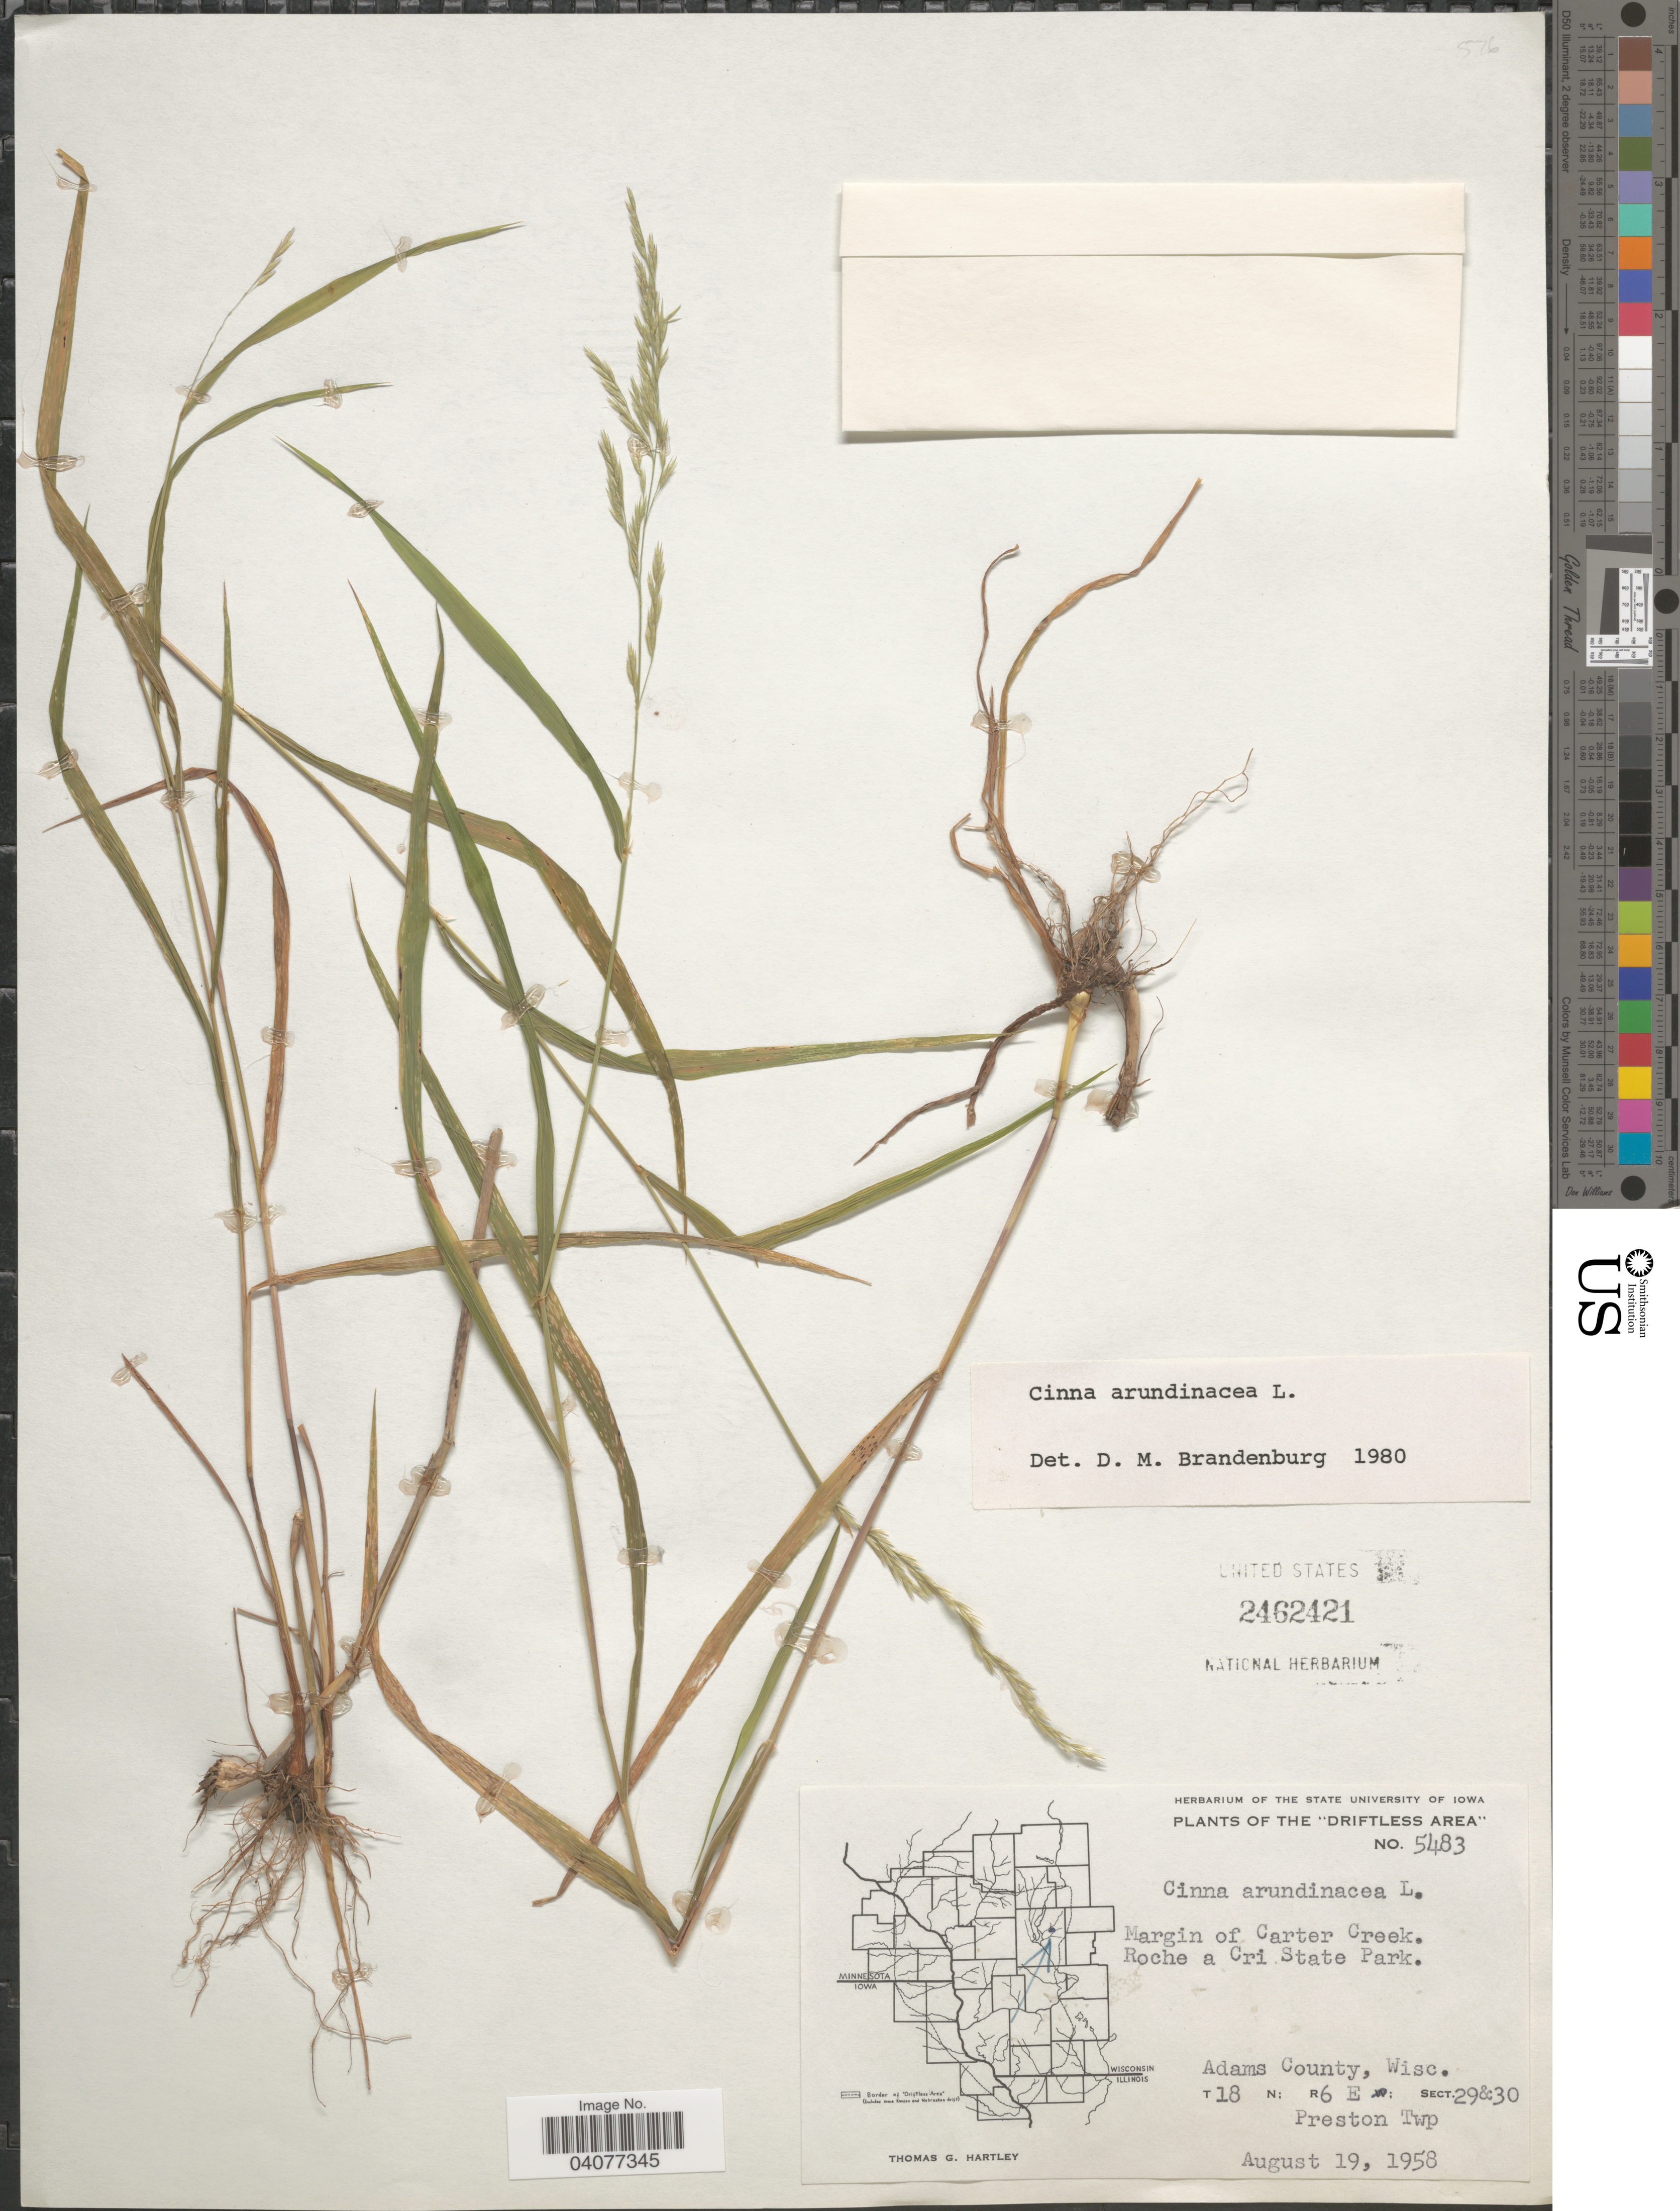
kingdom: Plantae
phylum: Tracheophyta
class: Liliopsida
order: Poales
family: Poaceae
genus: Cinna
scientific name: Cinna arundinacea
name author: L.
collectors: T. G. Hartley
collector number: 5483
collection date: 1958-08-19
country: United States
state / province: Wisconsin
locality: The "Driftless Area". Margin of Carter Creek. Roche a Cri State Park. Adams County. T18N; R6E; Sect. 29 & 30. Preston Twp.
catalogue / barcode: US 2462421